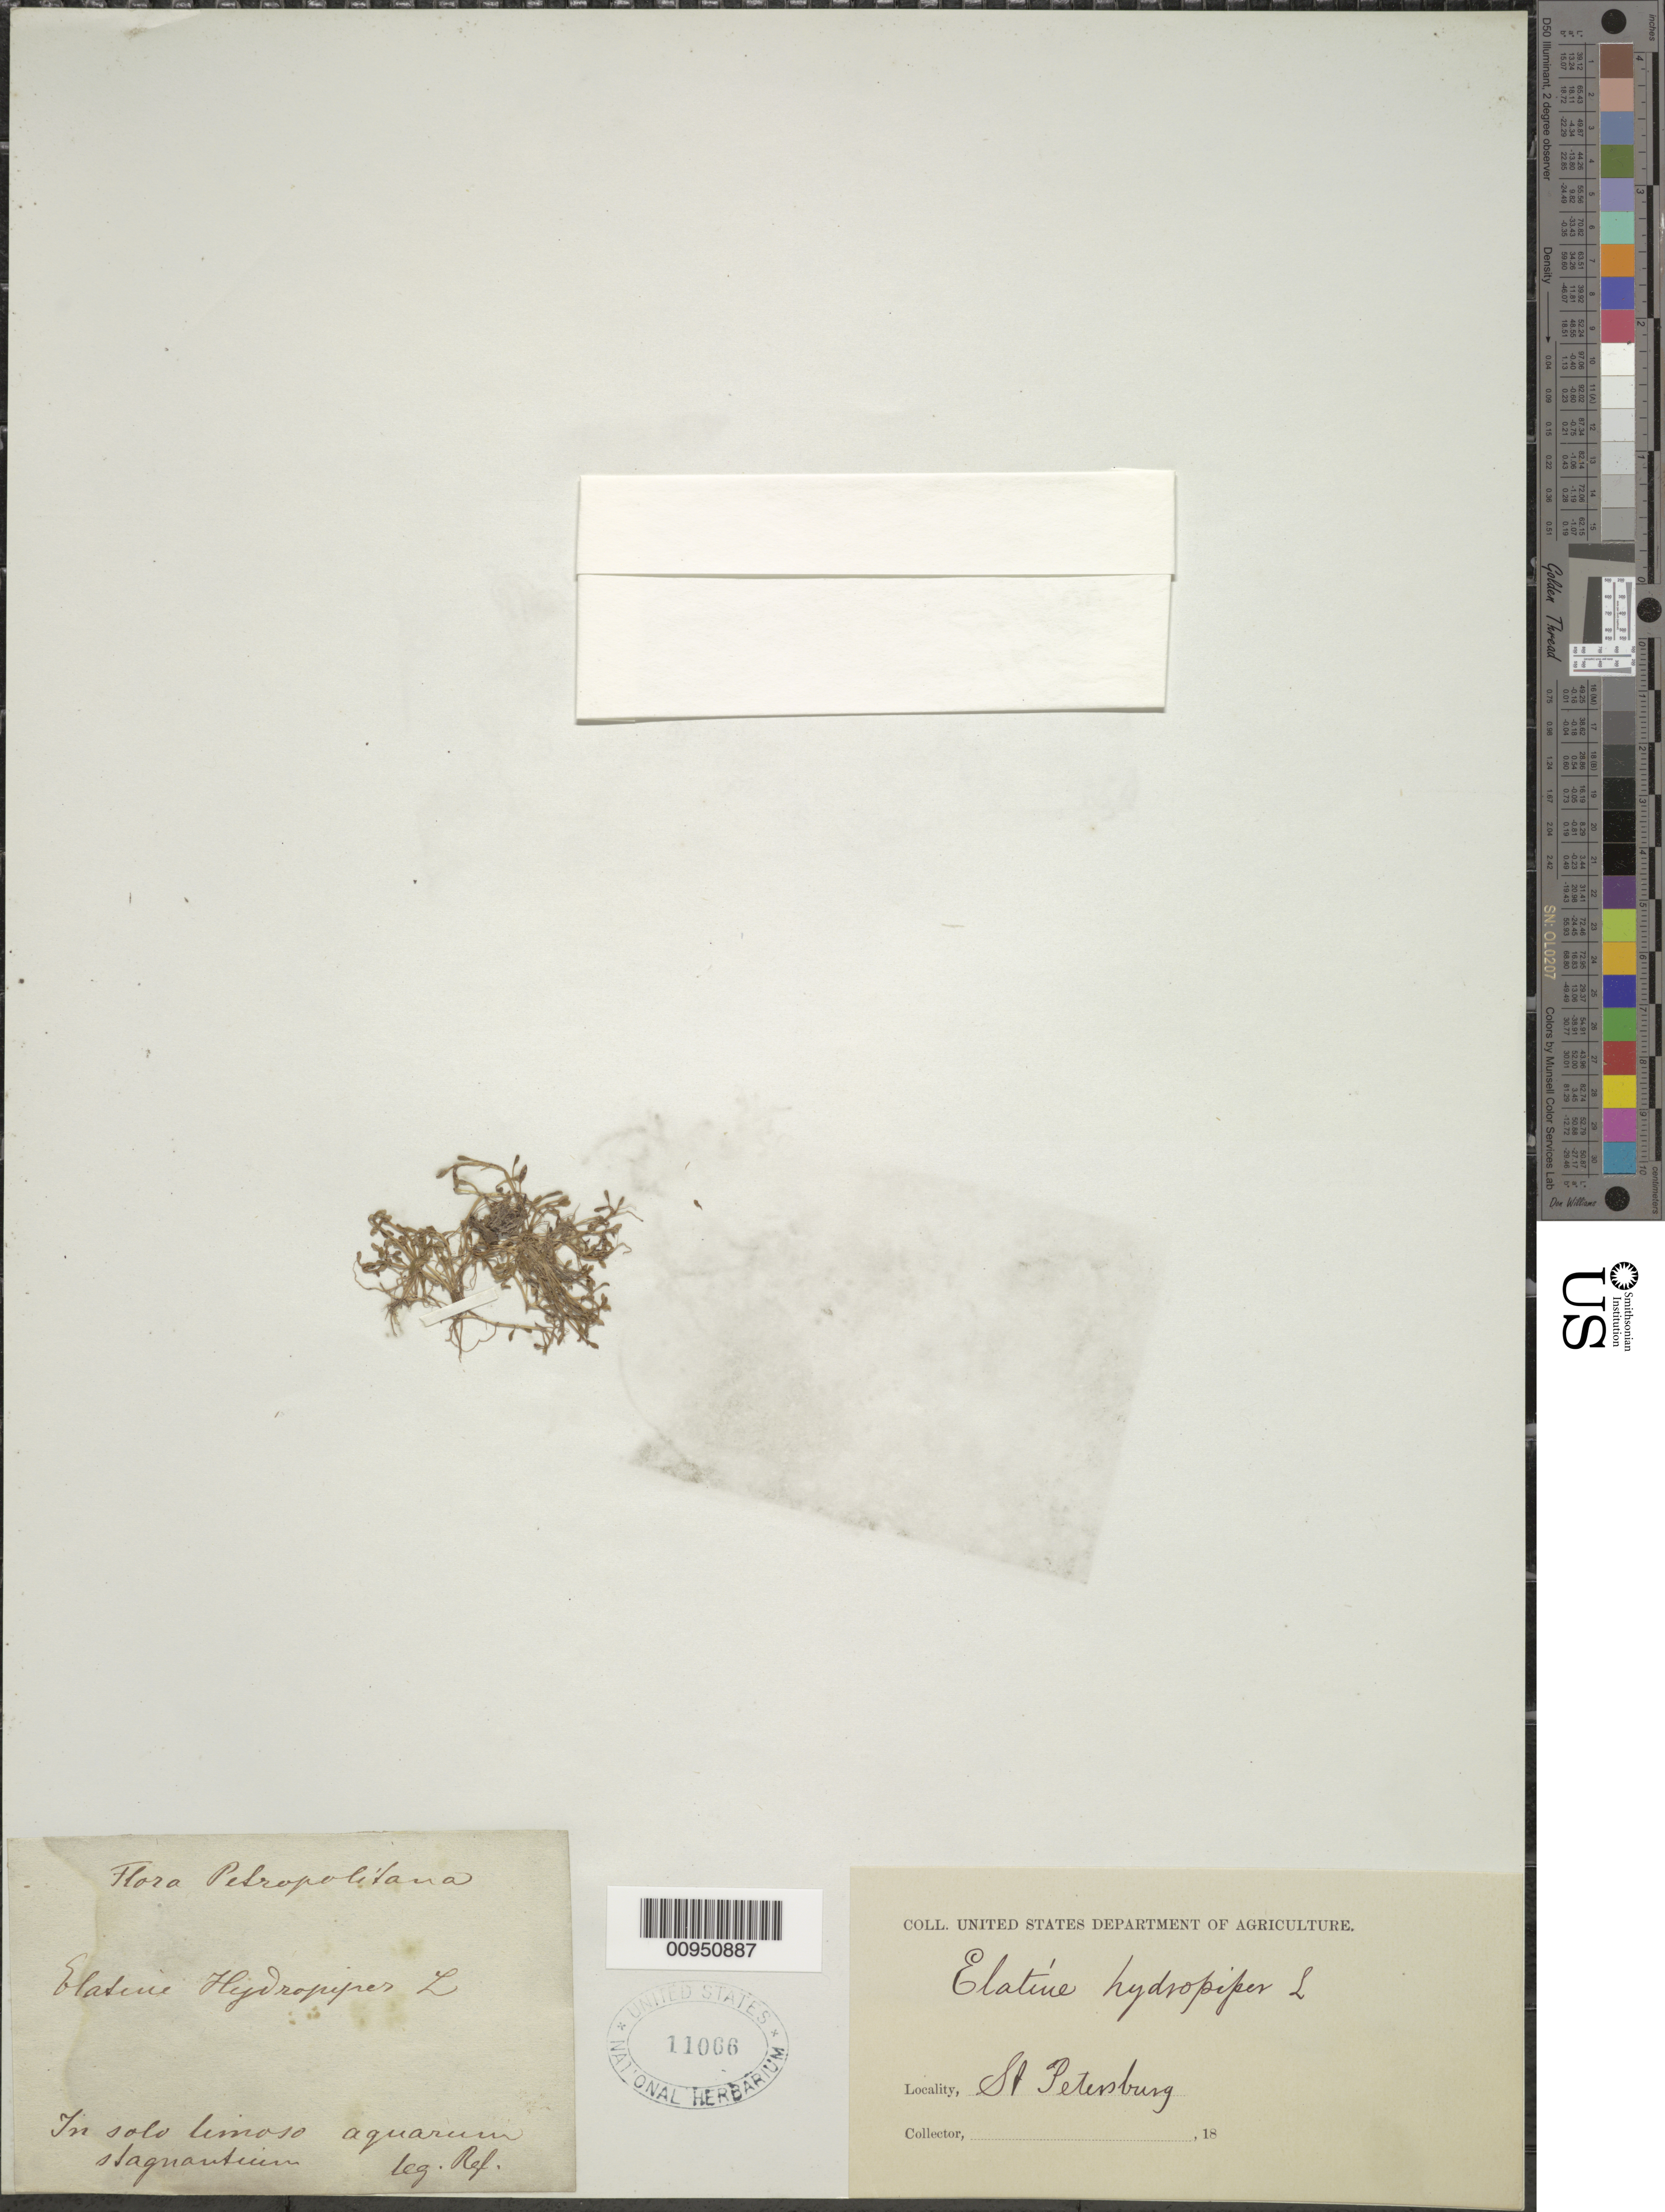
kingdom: Plantae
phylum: Tracheophyta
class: Magnoliopsida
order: Malpighiales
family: Elatinaceae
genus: Elatine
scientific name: Elatine hydropiper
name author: L.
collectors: E. A. von Regel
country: Russian Federation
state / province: Leningrad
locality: St. Petersburg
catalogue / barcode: US 11066